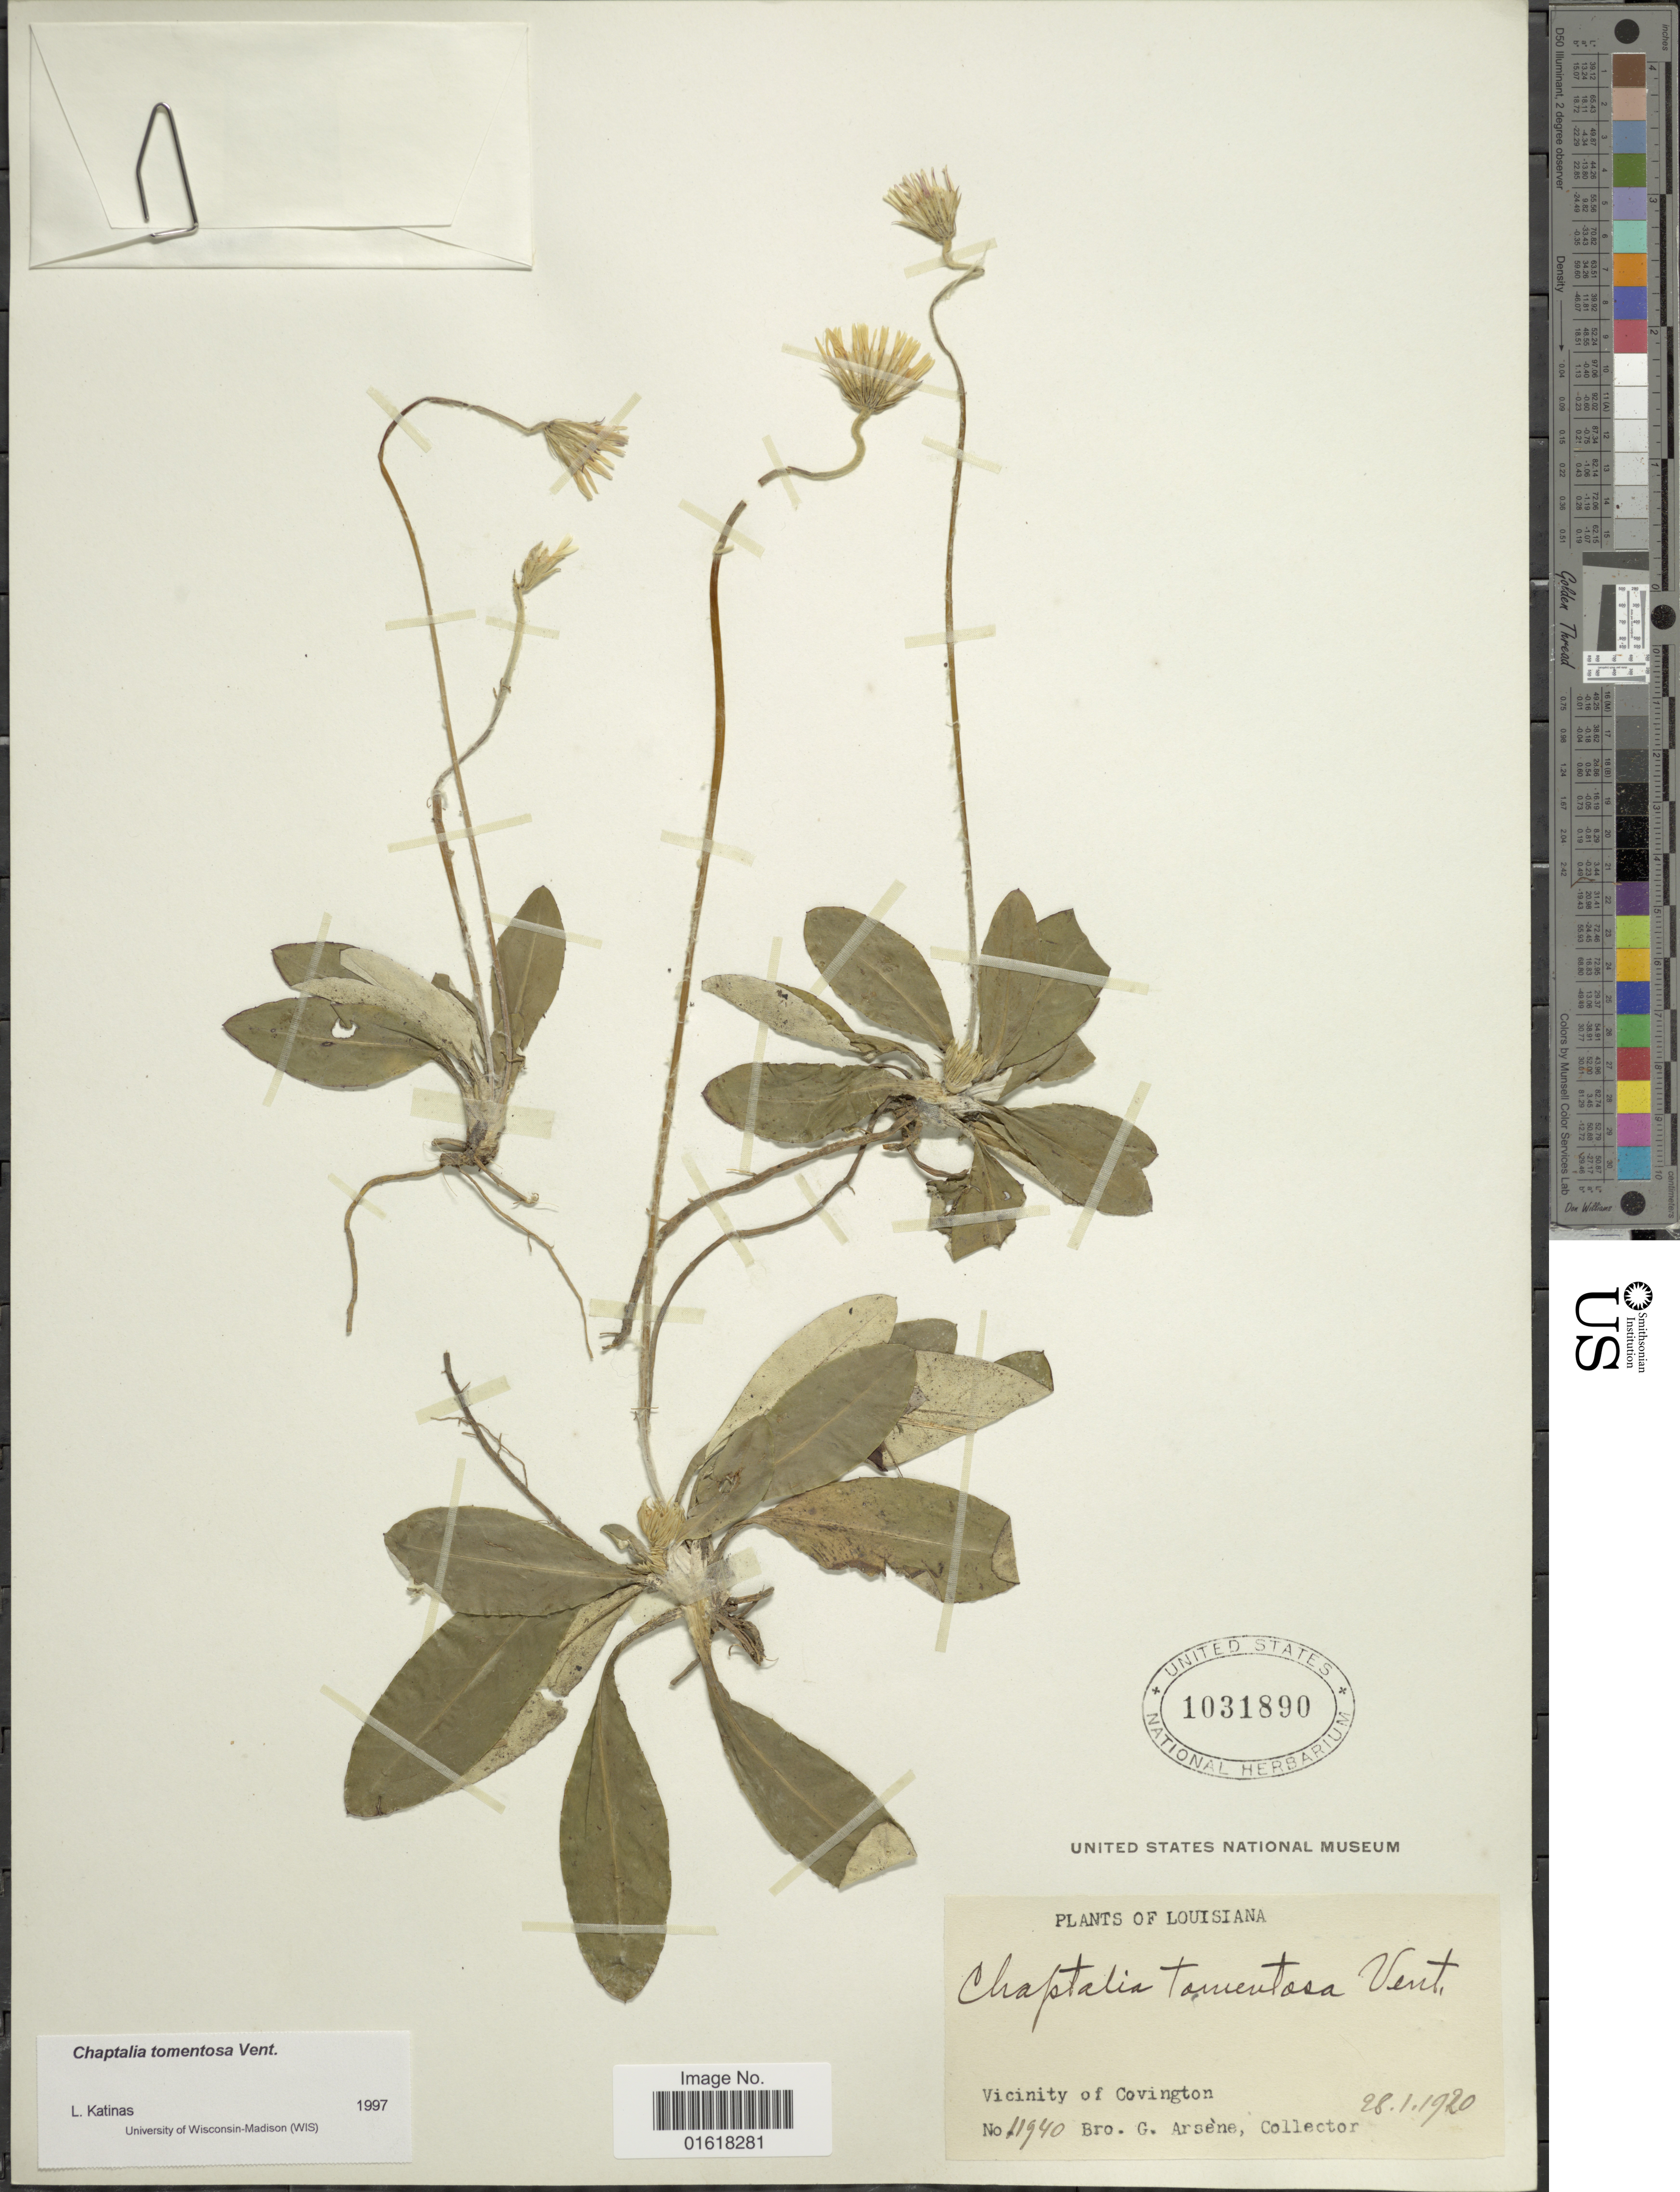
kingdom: Plantae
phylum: Tracheophyta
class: Magnoliopsida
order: Asterales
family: Asteraceae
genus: Chaptalia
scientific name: Chaptalia tomentosa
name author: Vent.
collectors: Bro. G. Arsène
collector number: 11940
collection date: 1920-01-28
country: United States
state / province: Louisiana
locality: Vicinity of Covington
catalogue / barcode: US 1031890